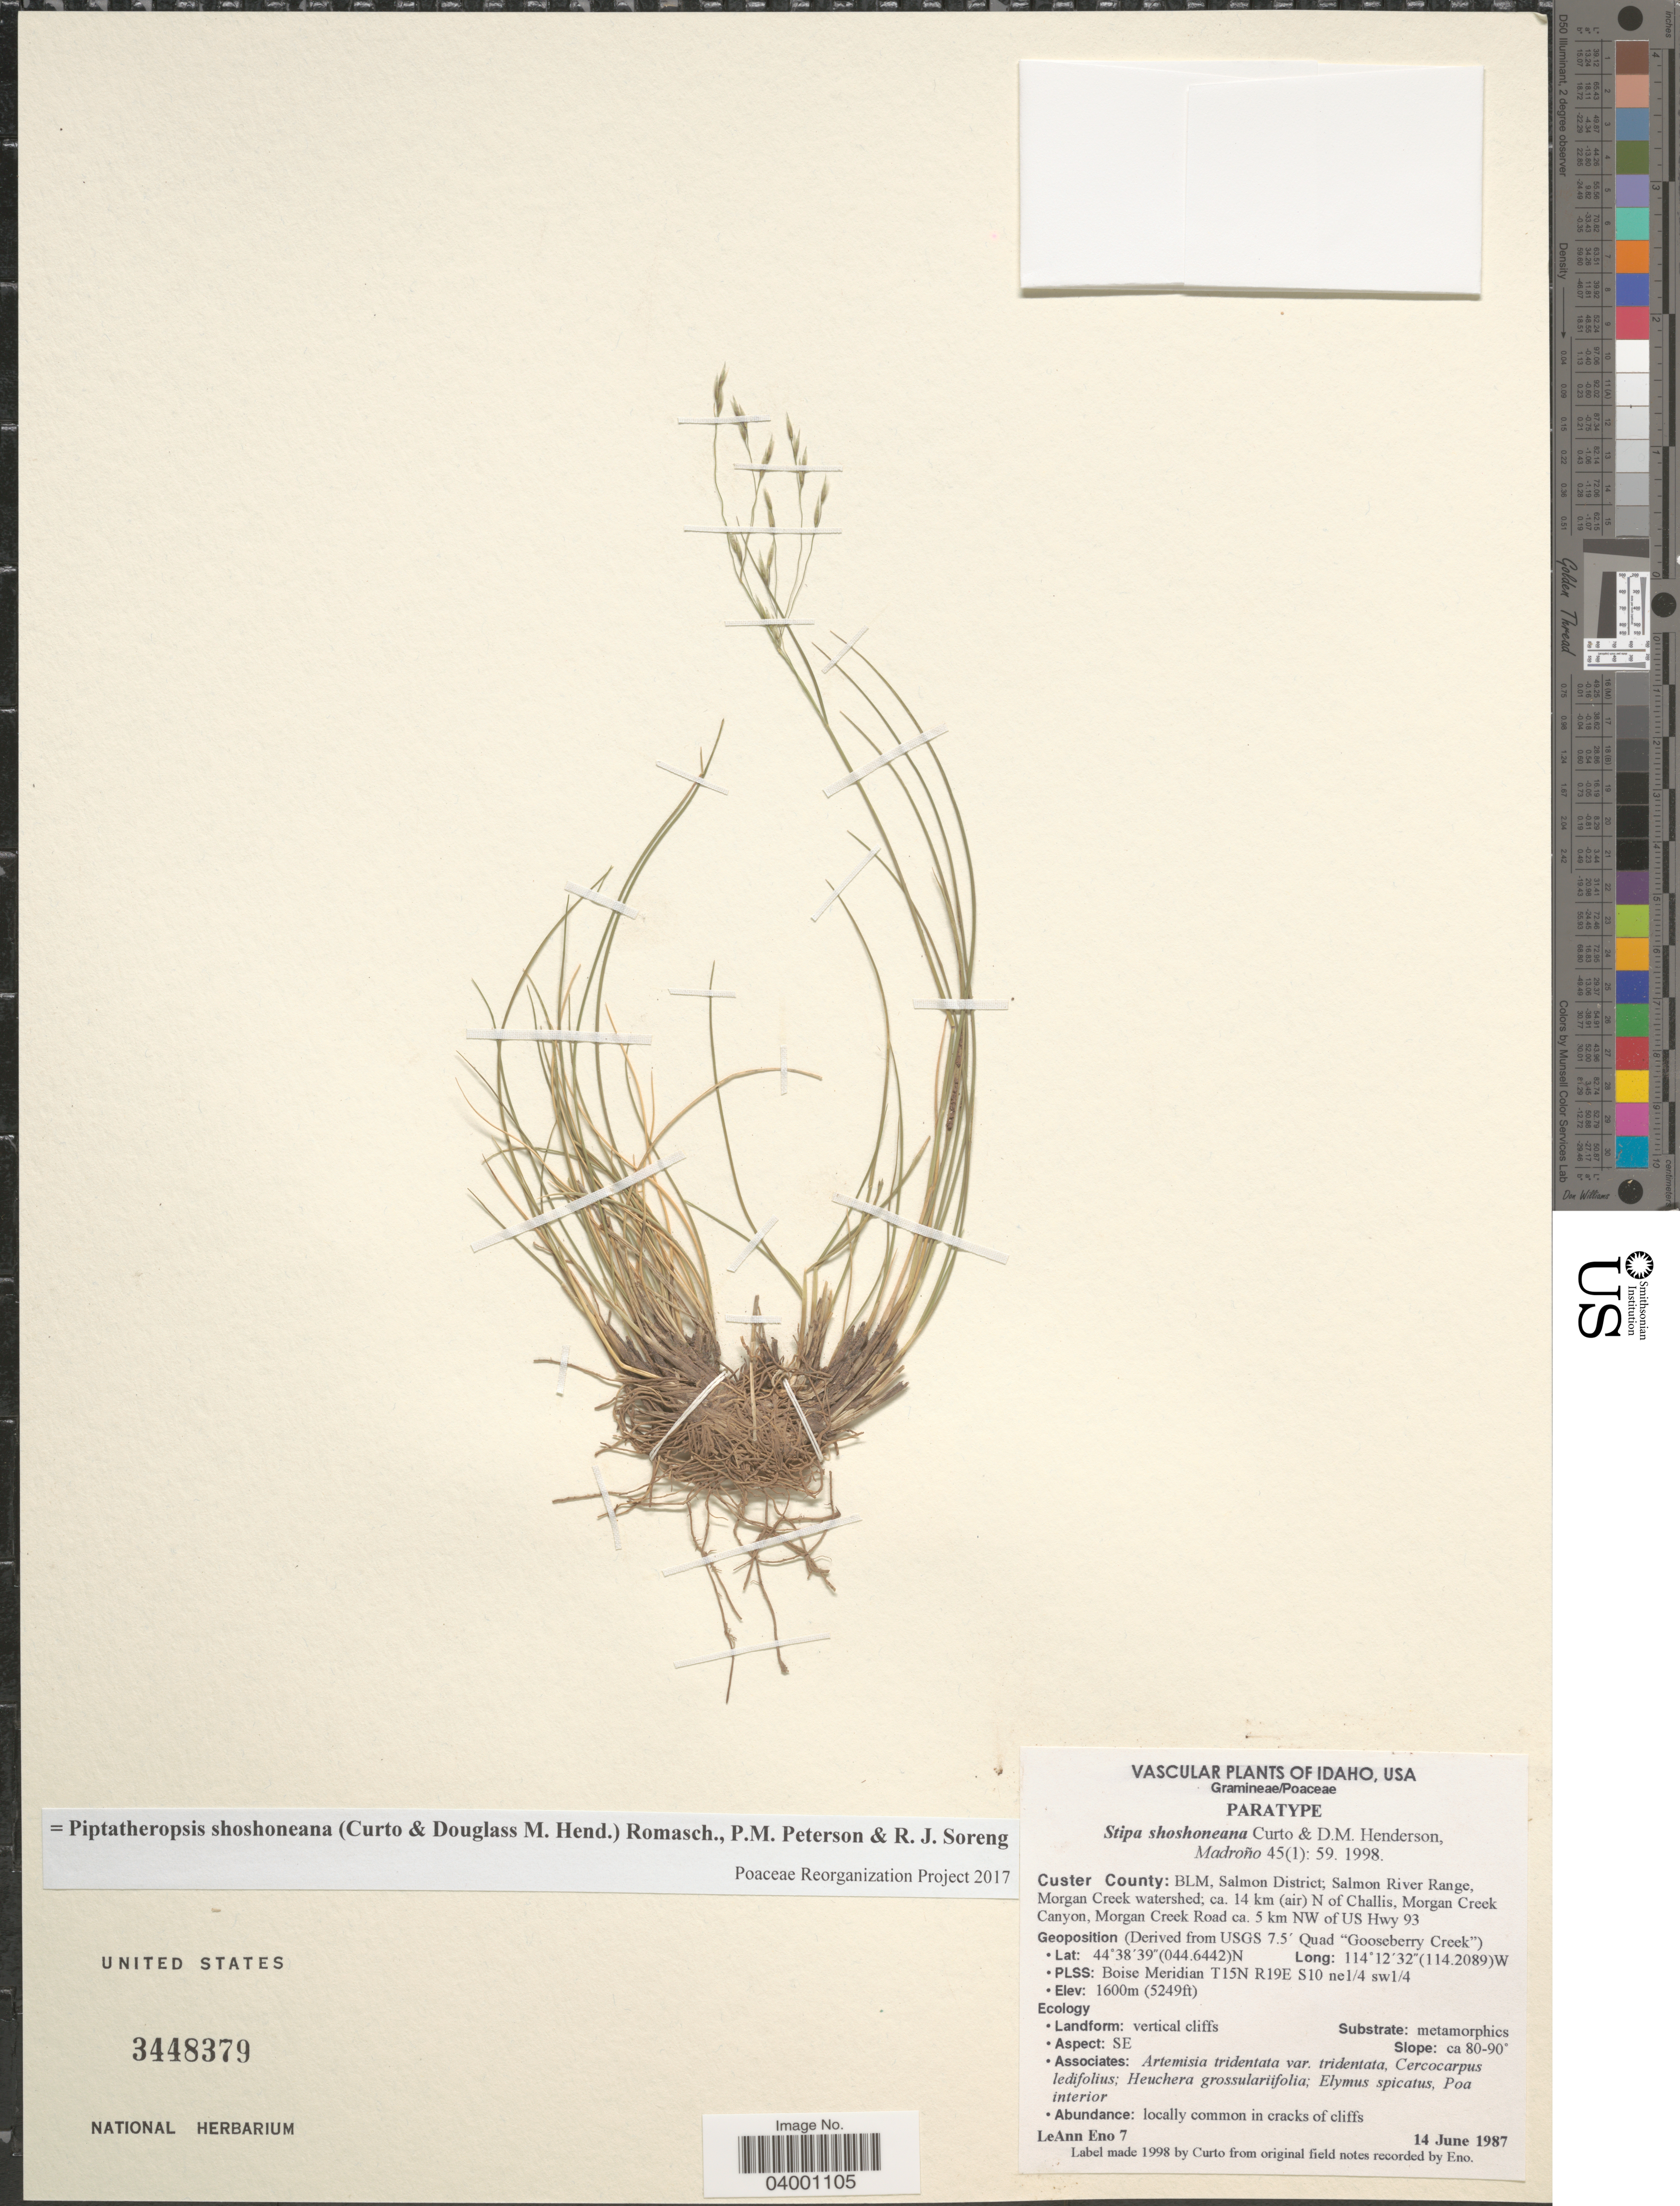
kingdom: Plantae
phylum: Tracheophyta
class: Liliopsida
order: Poales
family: Poaceae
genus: Piptatheropsis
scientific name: Piptatheropsis shoshoneana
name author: (Curto & Douglass M. Hend.) Romasch. et al.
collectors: L. Eno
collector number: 7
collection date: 1987-06-14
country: United States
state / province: Idaho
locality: Custer County: BLM, Salmon District; Salmon River Range, Morgan Creek watershed; ca. 14 km (air) N of Challis, Morgan Creek Canyon, Morgan Creek Road ca. 5 km NW of US Hwy 93. Geoposition (Derived from USGS 7.5' Quad "Gooseberry Creek"). PLSS: Boise Meridian T15N R19E S10 ne1/4 sw1/4. Landform: vertical cliffs. Aspect: SE. Slope: ca 80-90°.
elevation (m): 1600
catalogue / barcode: US 3448379